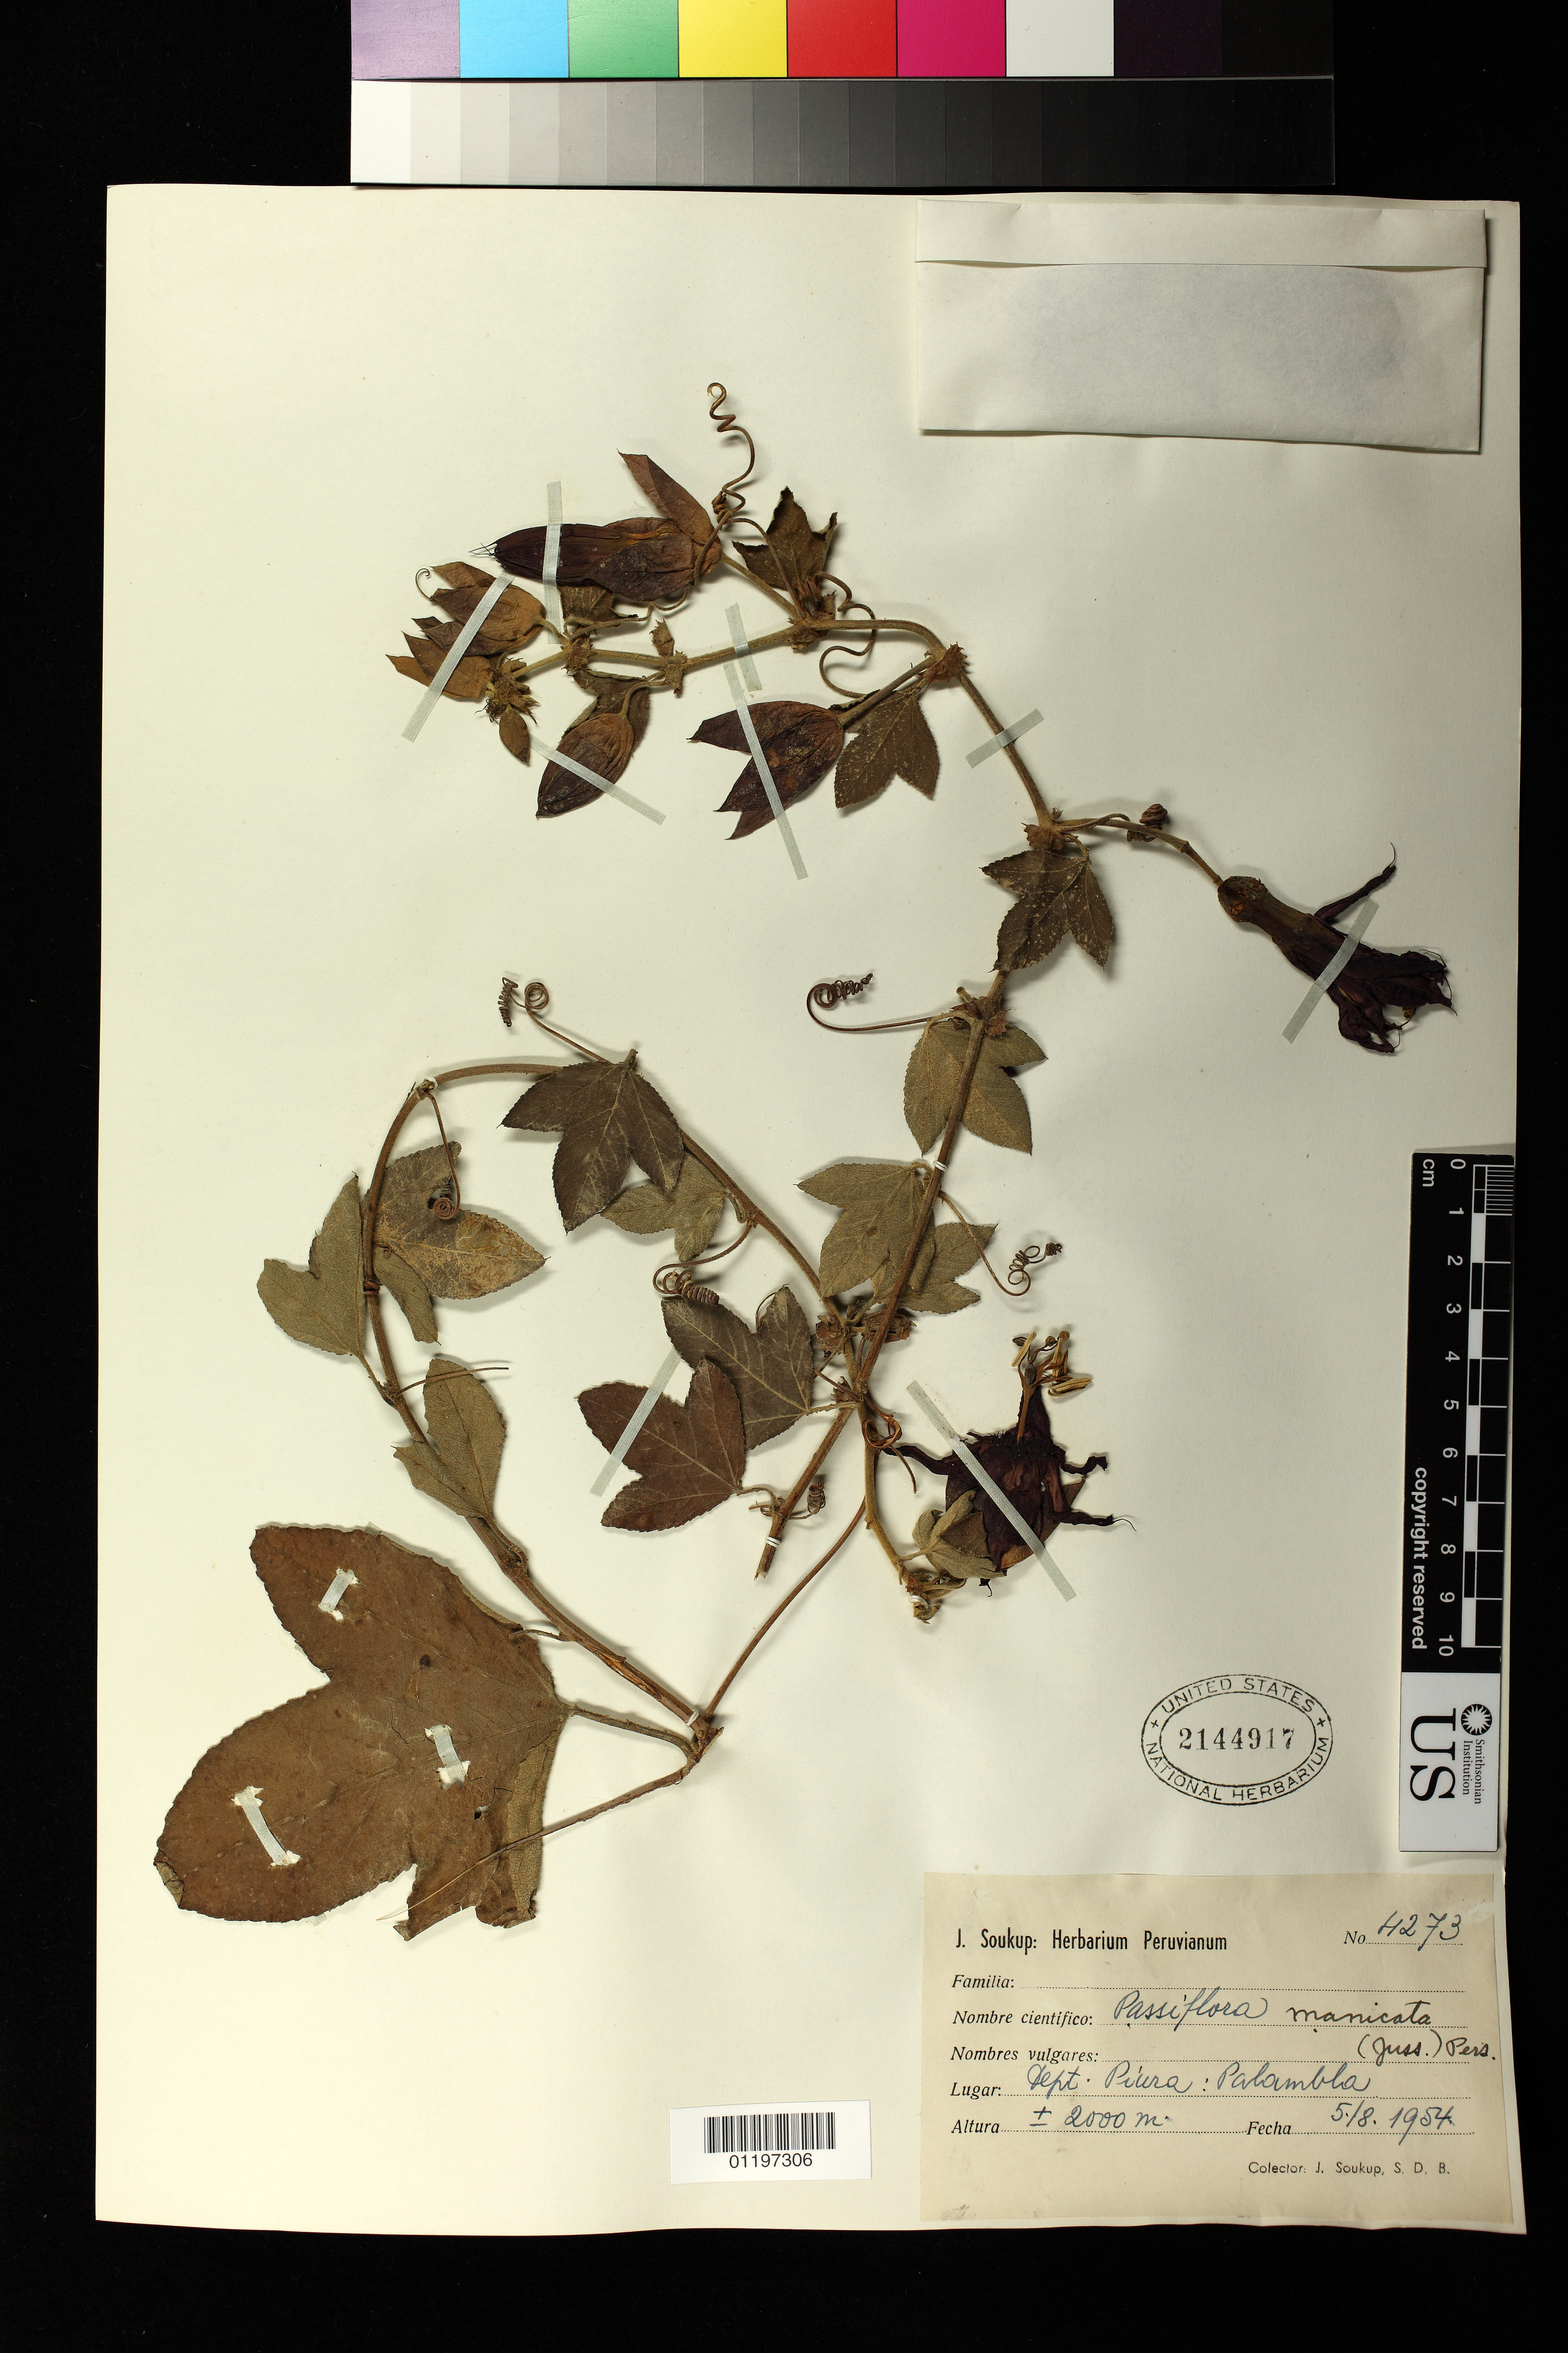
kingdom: Plantae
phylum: Tracheophyta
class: Magnoliopsida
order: Malpighiales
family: Passifloraceae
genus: Passiflora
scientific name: Passiflora manicata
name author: (Juss.) Pers.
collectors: J. J. Soukup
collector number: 4273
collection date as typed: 5 Aug 1954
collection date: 1954-08-05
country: Peru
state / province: Piura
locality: Palambla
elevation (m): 2000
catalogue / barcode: US 2144917